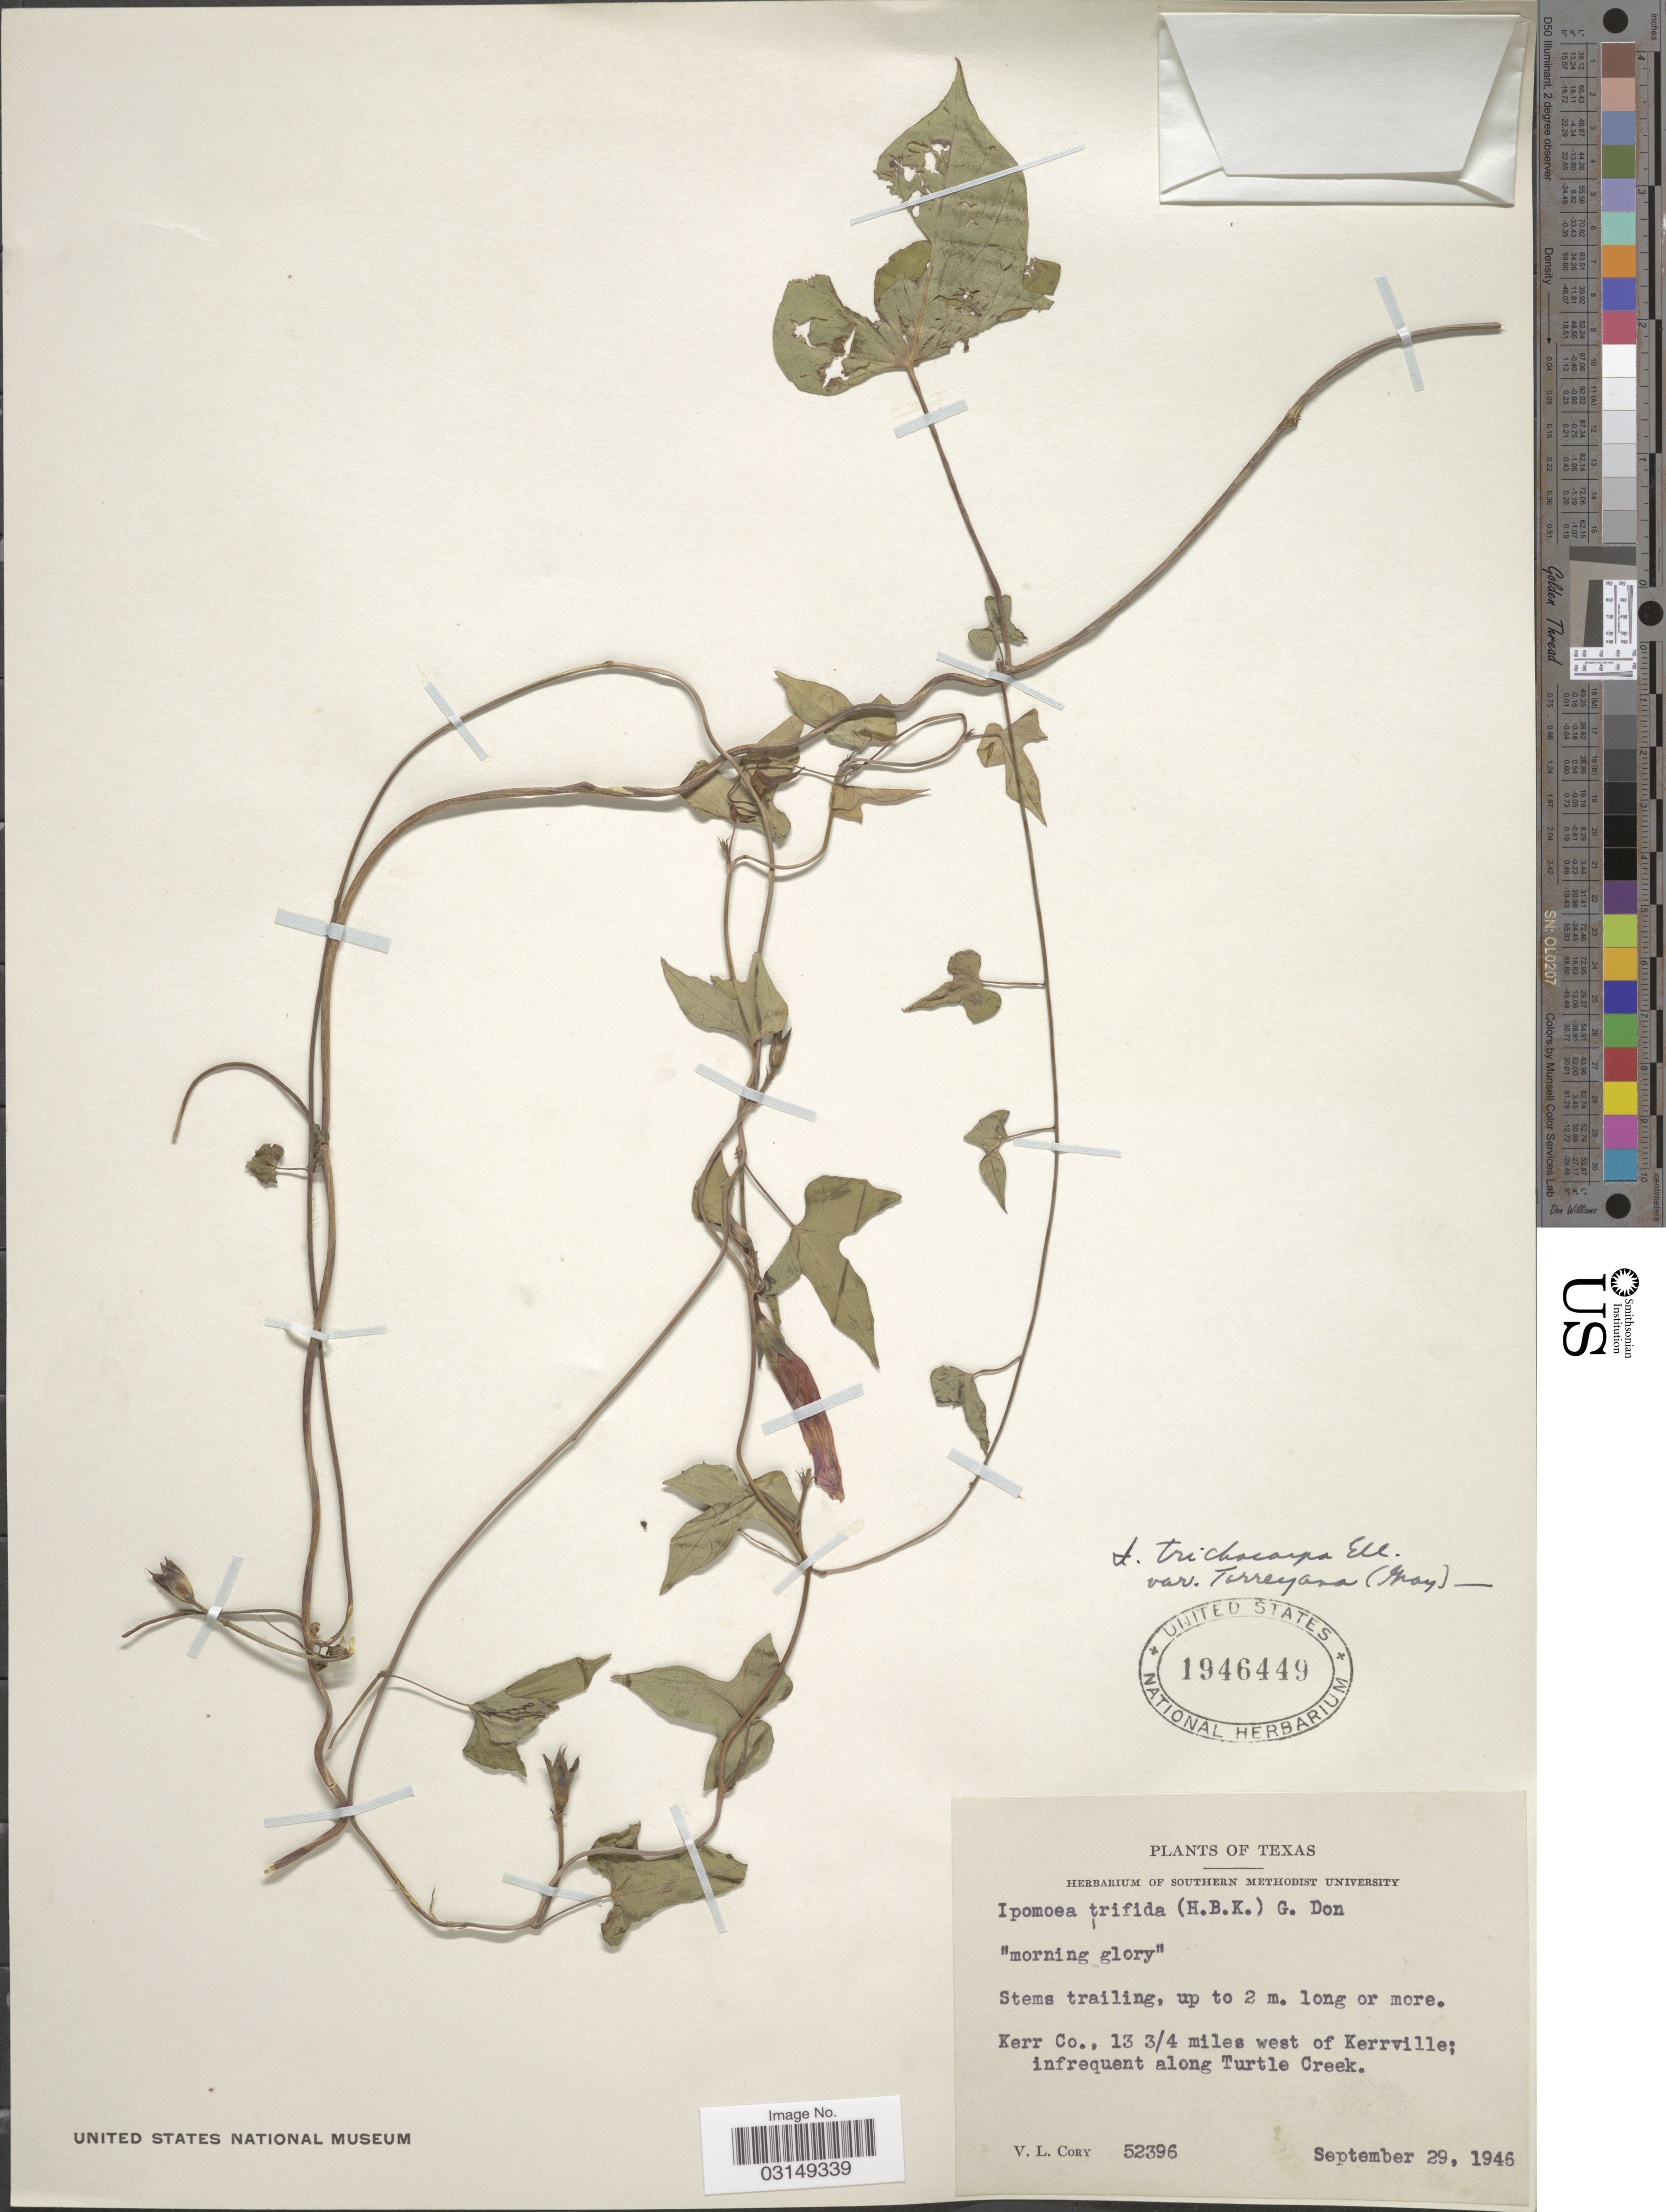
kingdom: Plantae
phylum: Tracheophyta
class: Magnoliopsida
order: Solanales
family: Convolvulaceae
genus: Ipomoea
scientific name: Ipomoea trichocarpa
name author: Elliott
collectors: V. Cory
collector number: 52396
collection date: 1946-09-29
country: United States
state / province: Texas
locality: Kerr Co., 13¾ miles west of Kerrville; infrequent along Turtle Creek.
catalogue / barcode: US 1946449